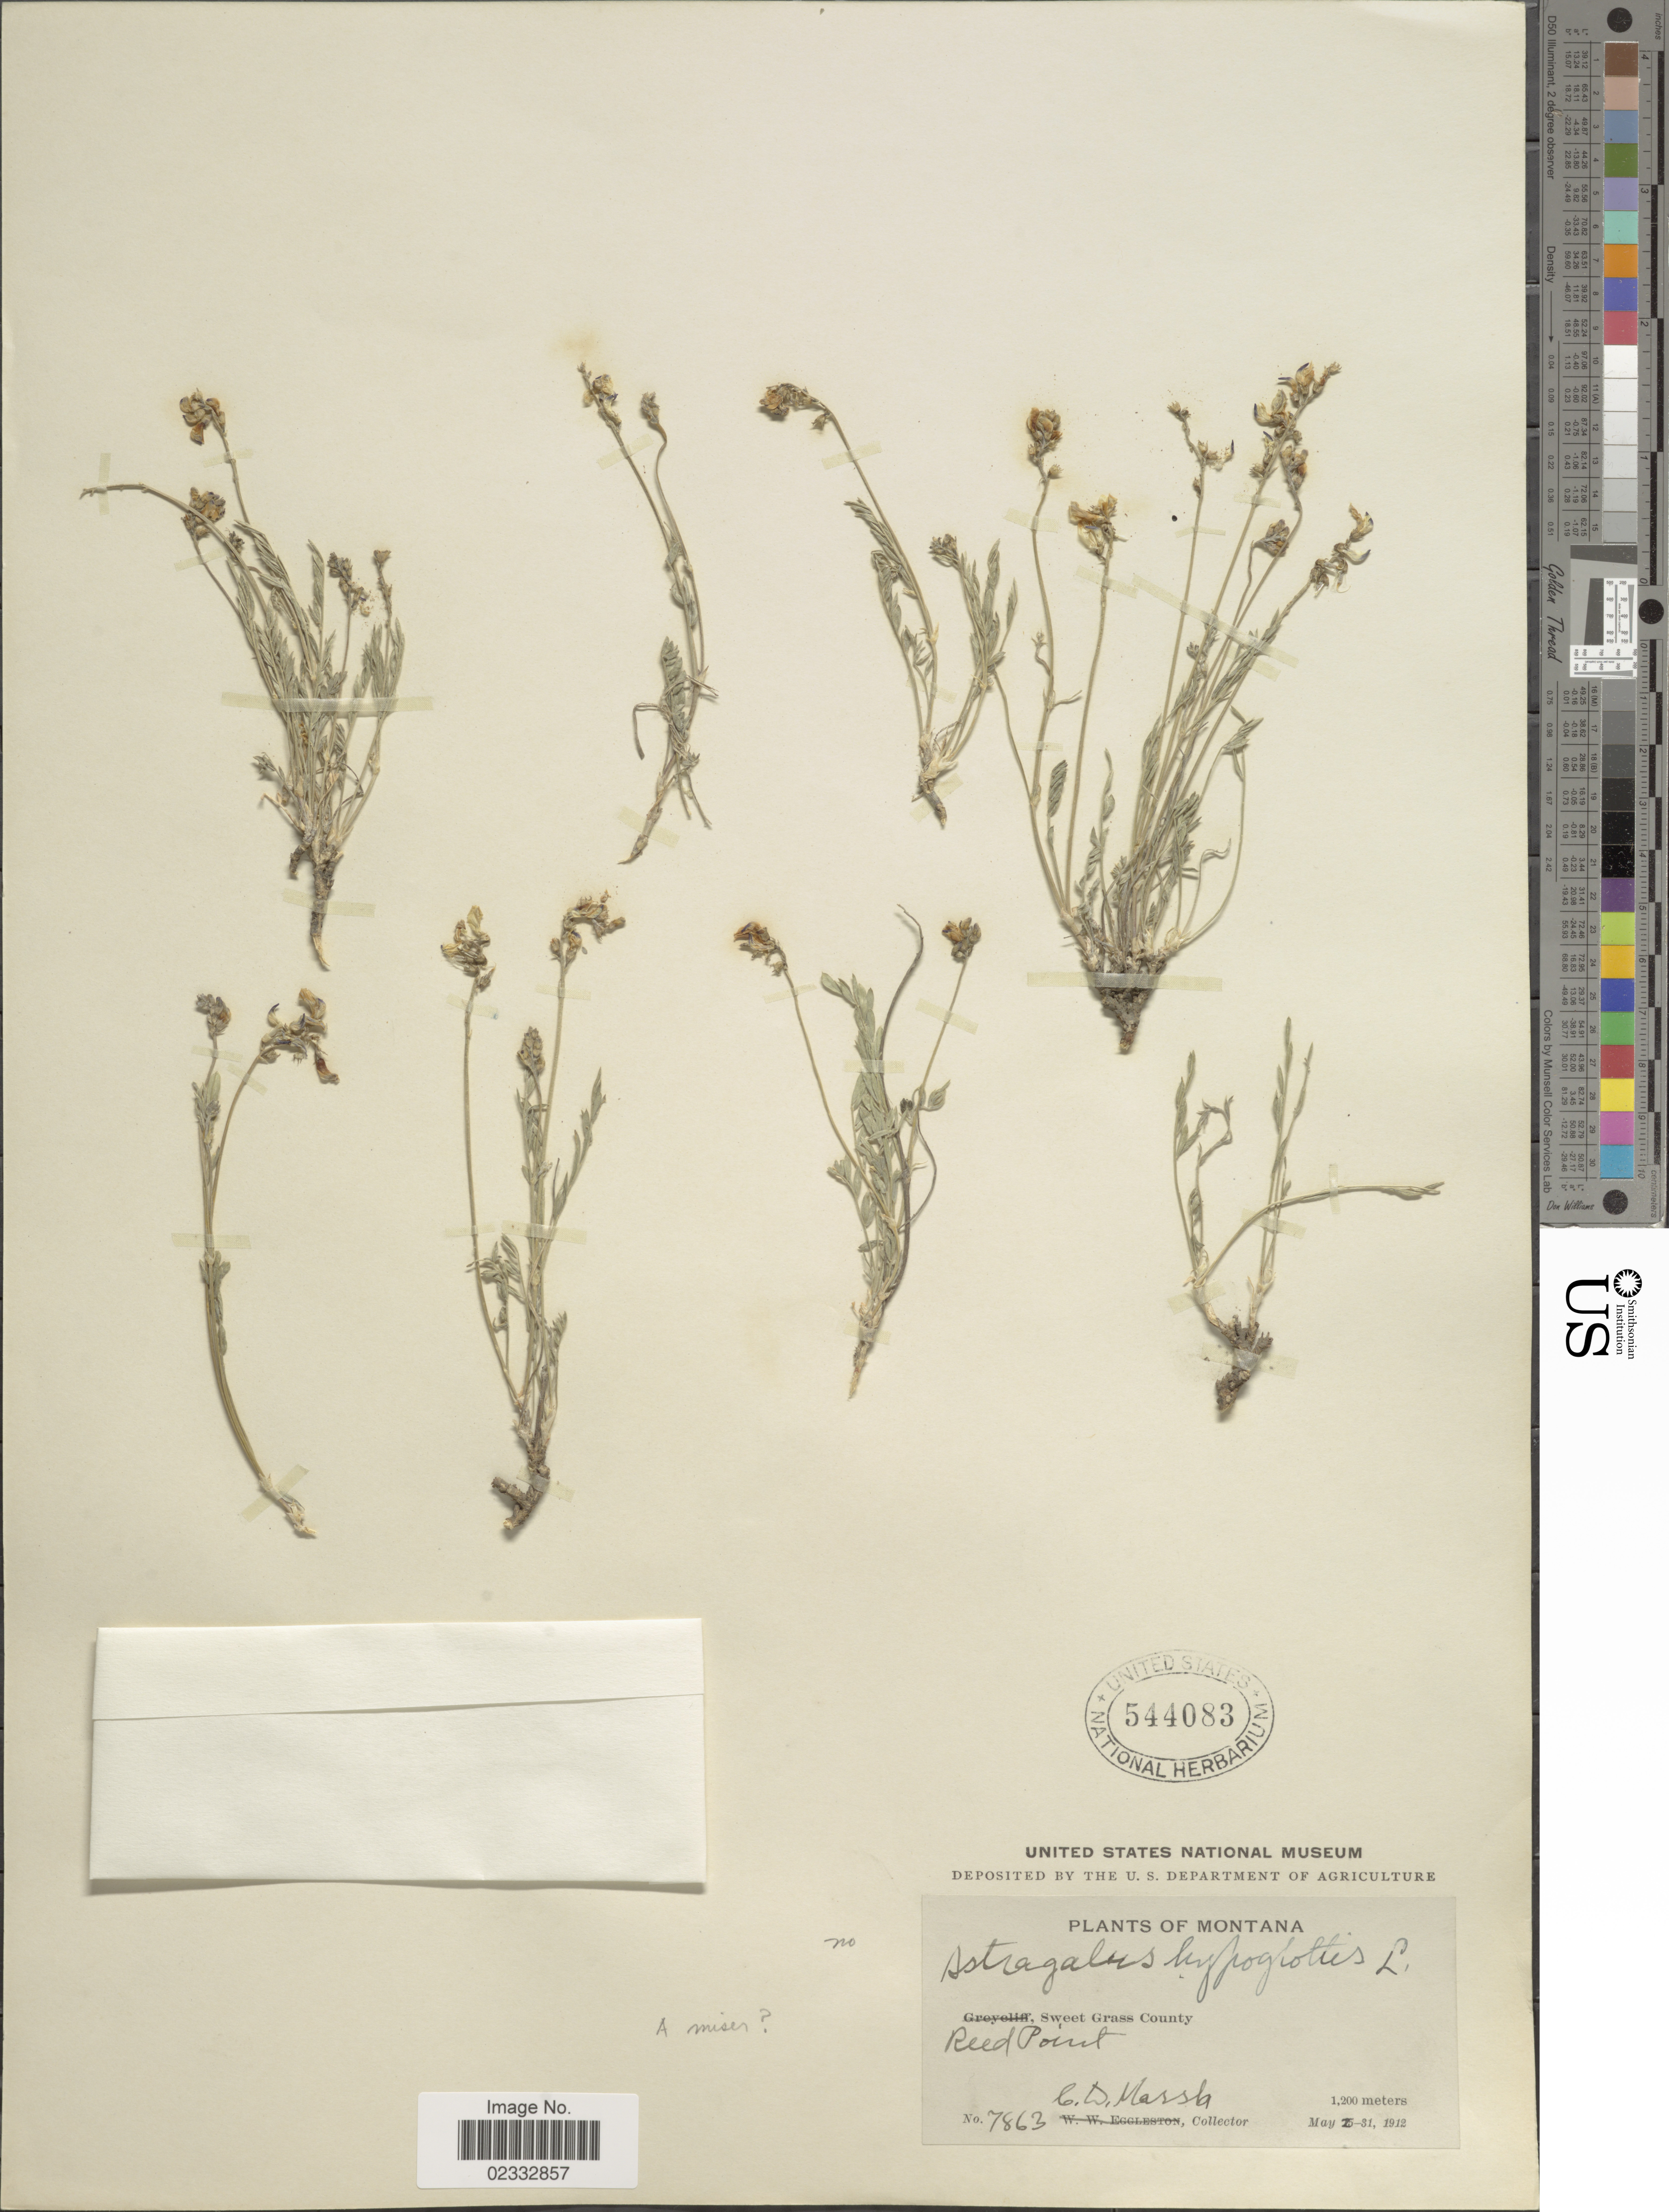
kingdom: Plantae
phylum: Tracheophyta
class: Magnoliopsida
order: Fabales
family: Fabaceae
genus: Astragalus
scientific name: Astragalus miser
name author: Douglas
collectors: C. D. Marsh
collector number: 7863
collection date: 1912-05-25/1912-05-31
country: United States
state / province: Montana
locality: Reed Point, Sweet Grass County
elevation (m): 1200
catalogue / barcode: US 544083